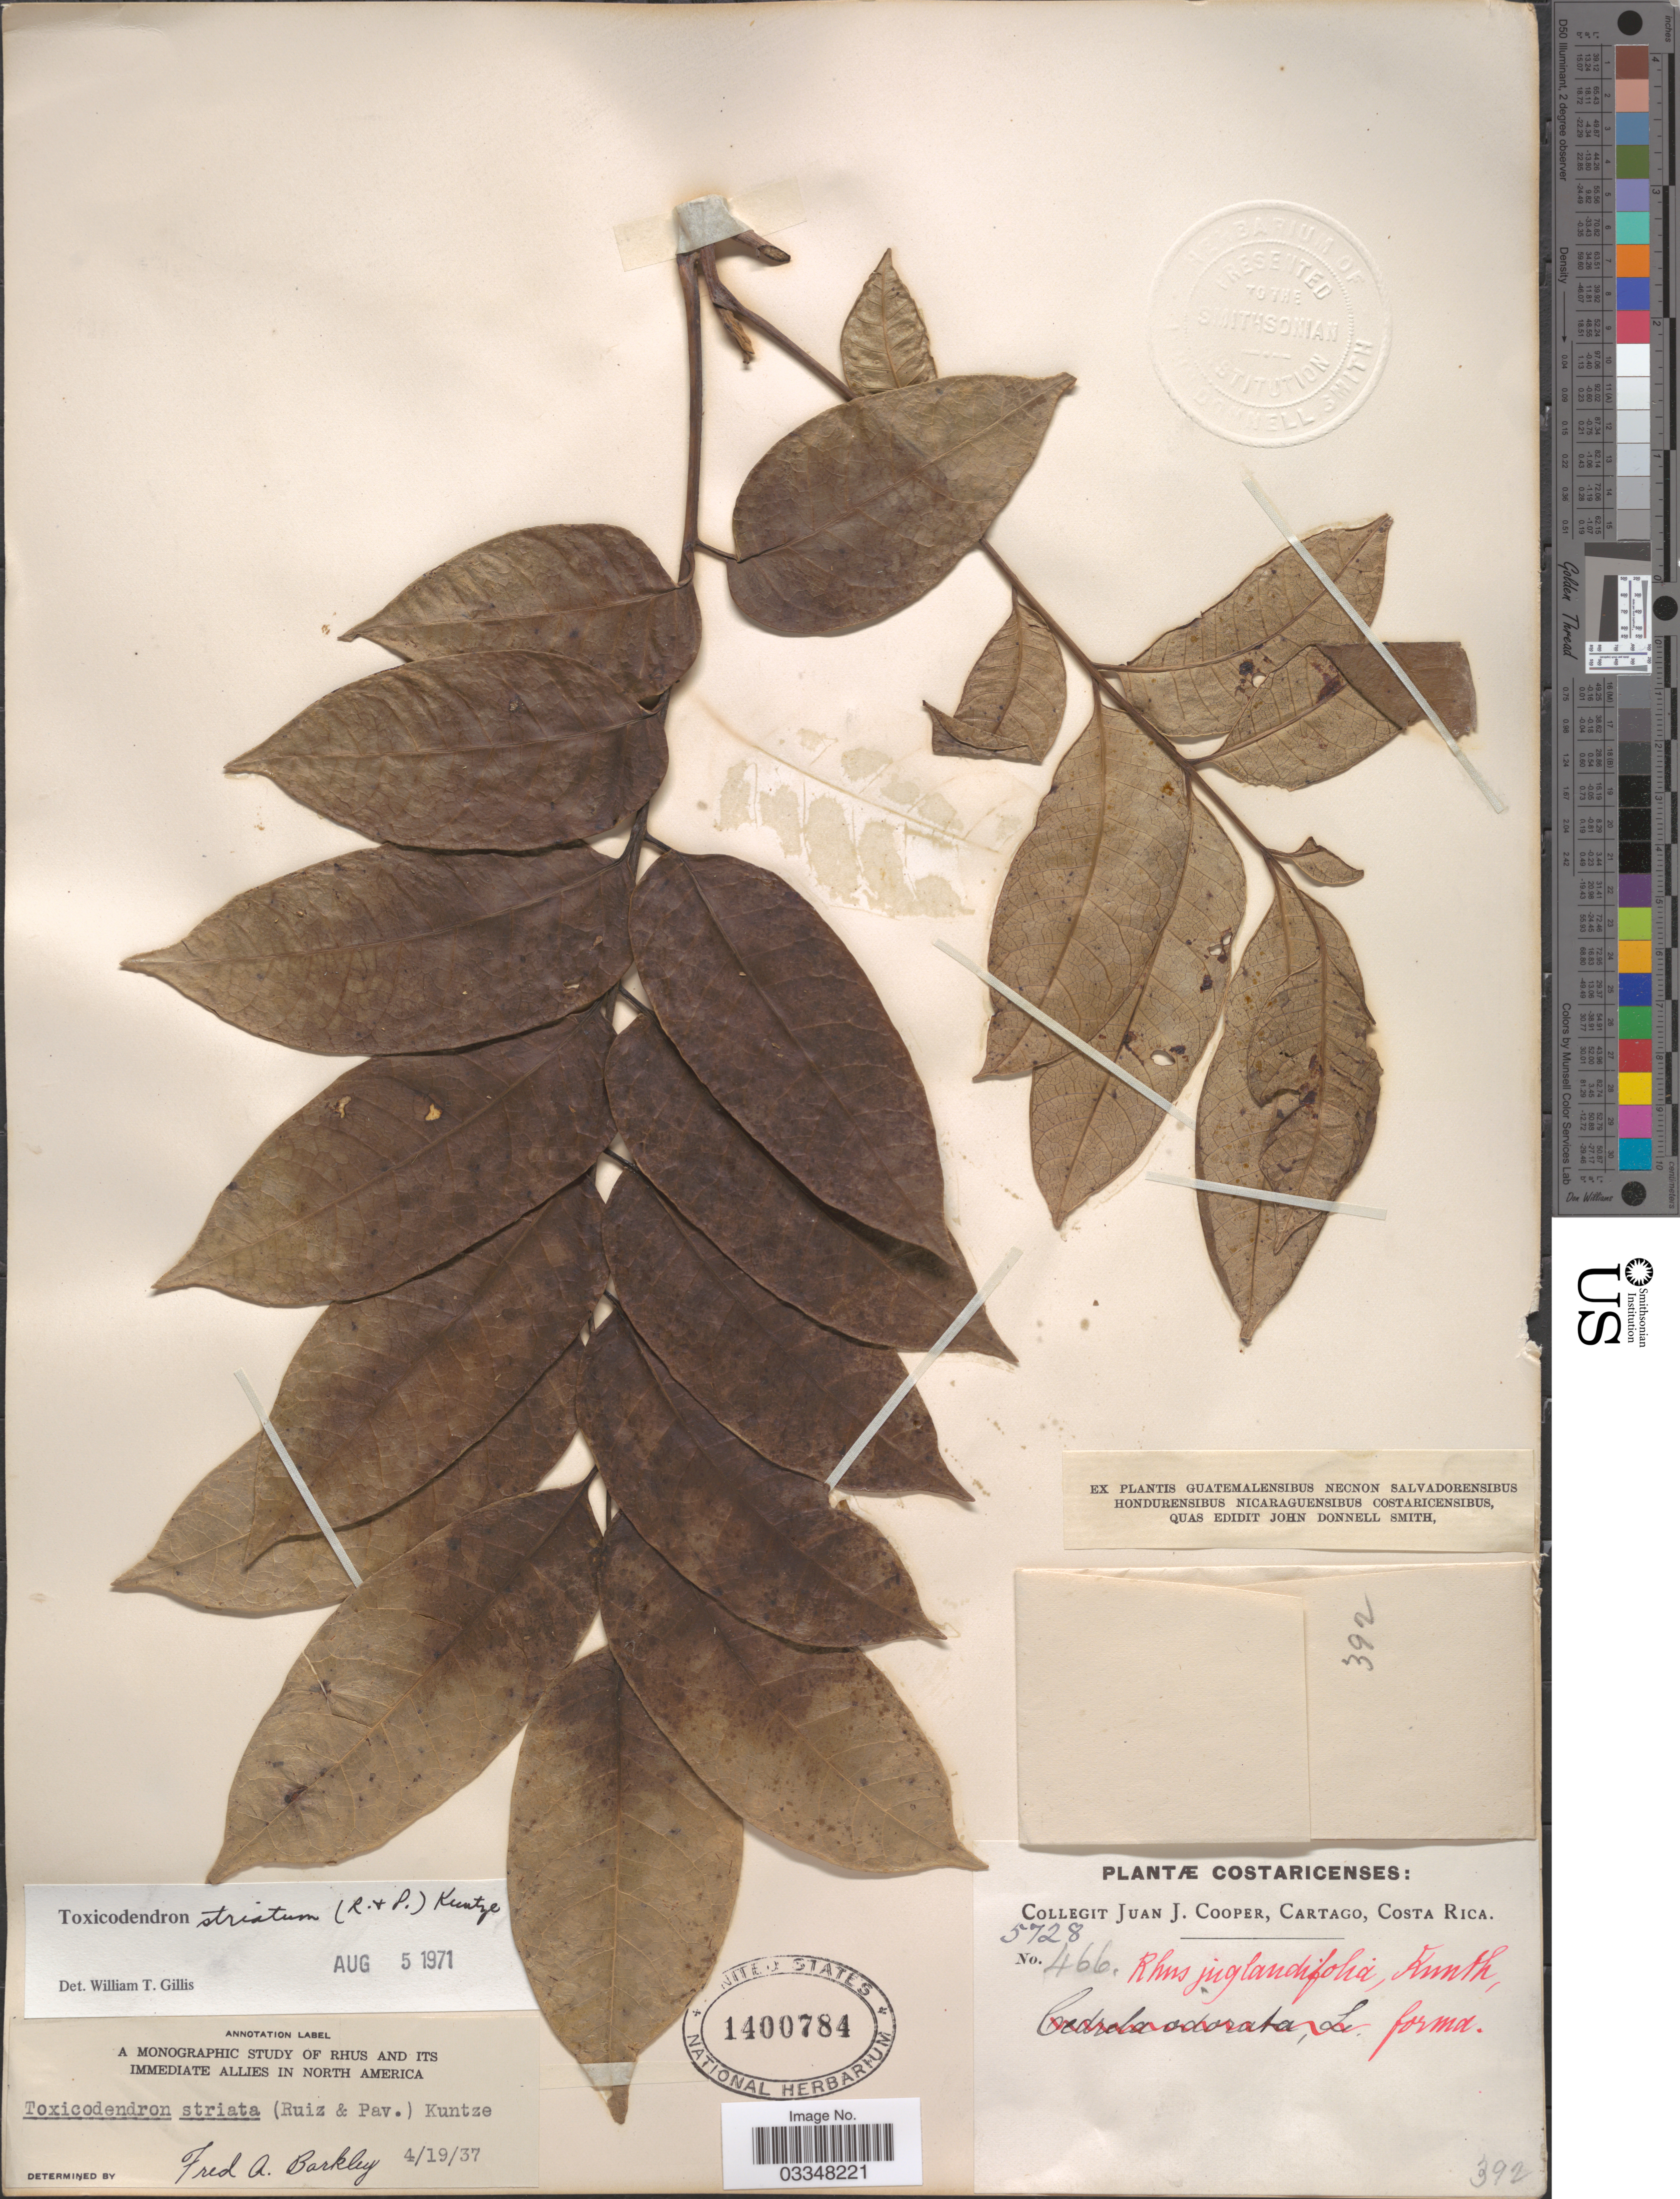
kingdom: Plantae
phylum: Tracheophyta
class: Magnoliopsida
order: Sapindales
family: Anacardiaceae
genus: Toxicodendron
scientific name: Toxicodendron striatum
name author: (Ruiz & Pav.) Kuntze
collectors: J. J. Cooper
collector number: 5728/466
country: Costa Rica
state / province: Cartago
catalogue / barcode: US 1400784